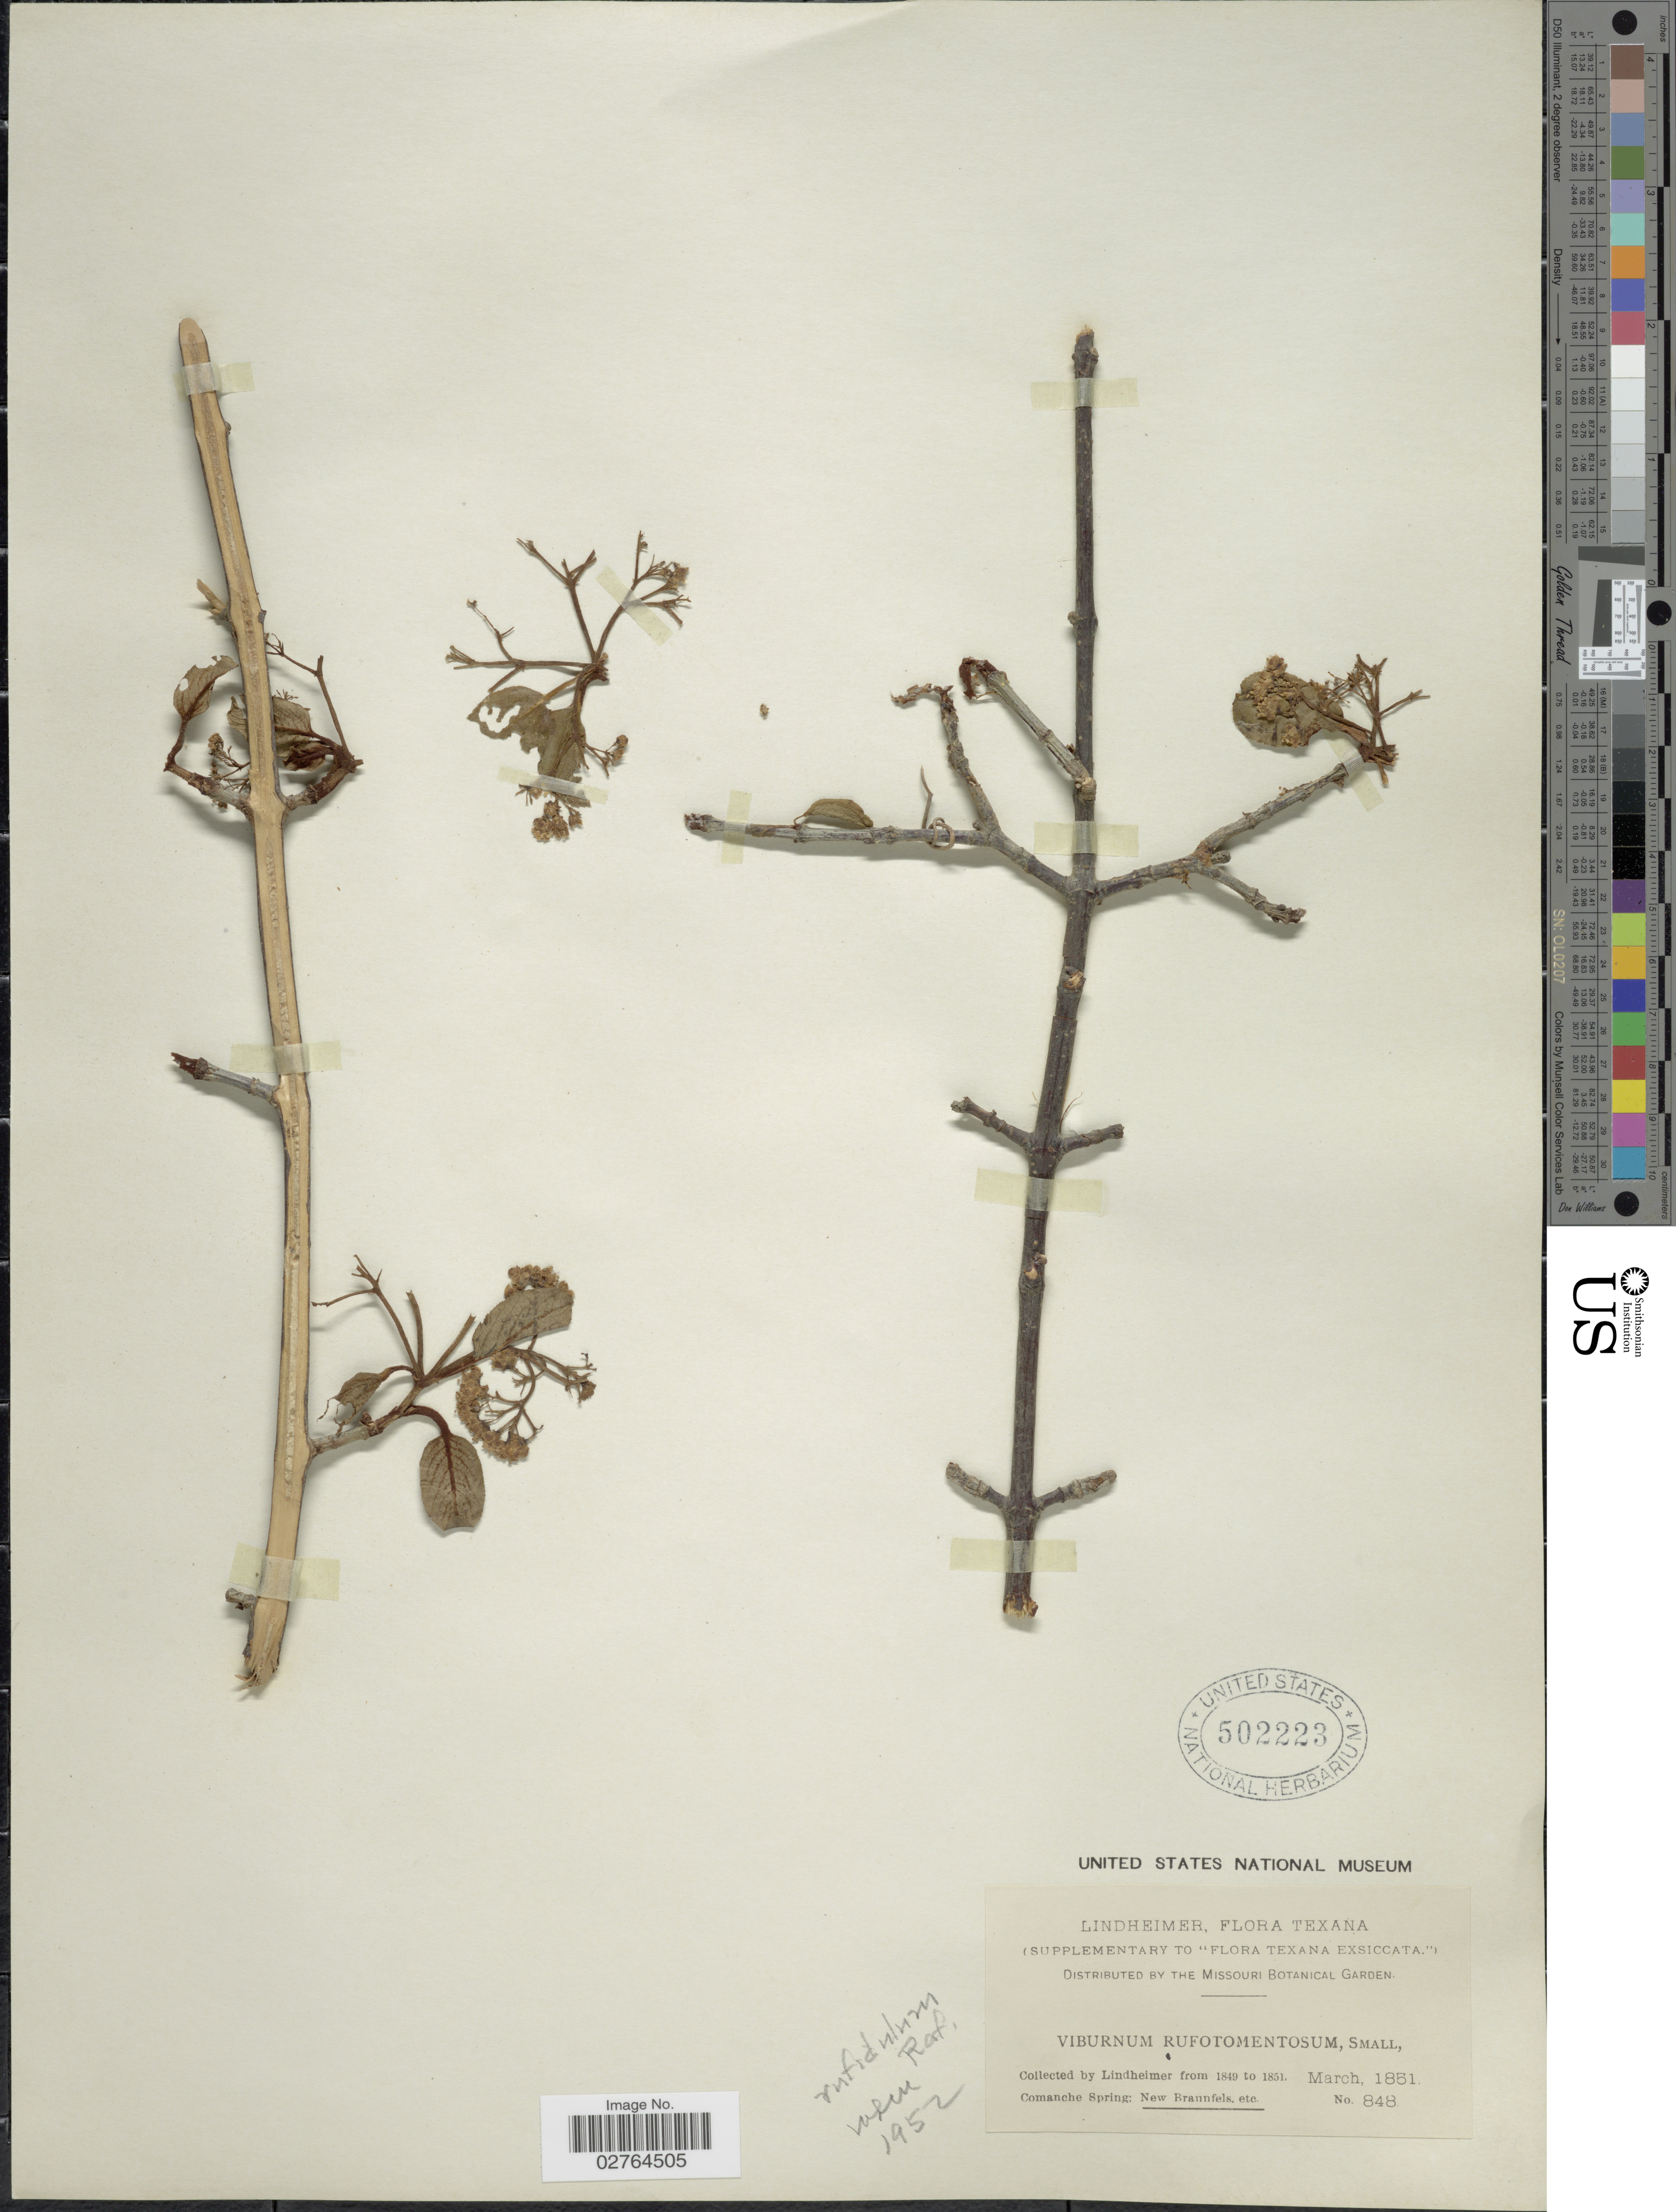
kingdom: Plantae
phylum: Tracheophyta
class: Magnoliopsida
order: Dipsacales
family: Viburnaceae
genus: Viburnum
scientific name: Viburnum rufidulum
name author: Raf.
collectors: -. Lindheimer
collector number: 848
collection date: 1851-03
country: United States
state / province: Texas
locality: Comanche Spring: New Braunfels etc.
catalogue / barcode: US 502223